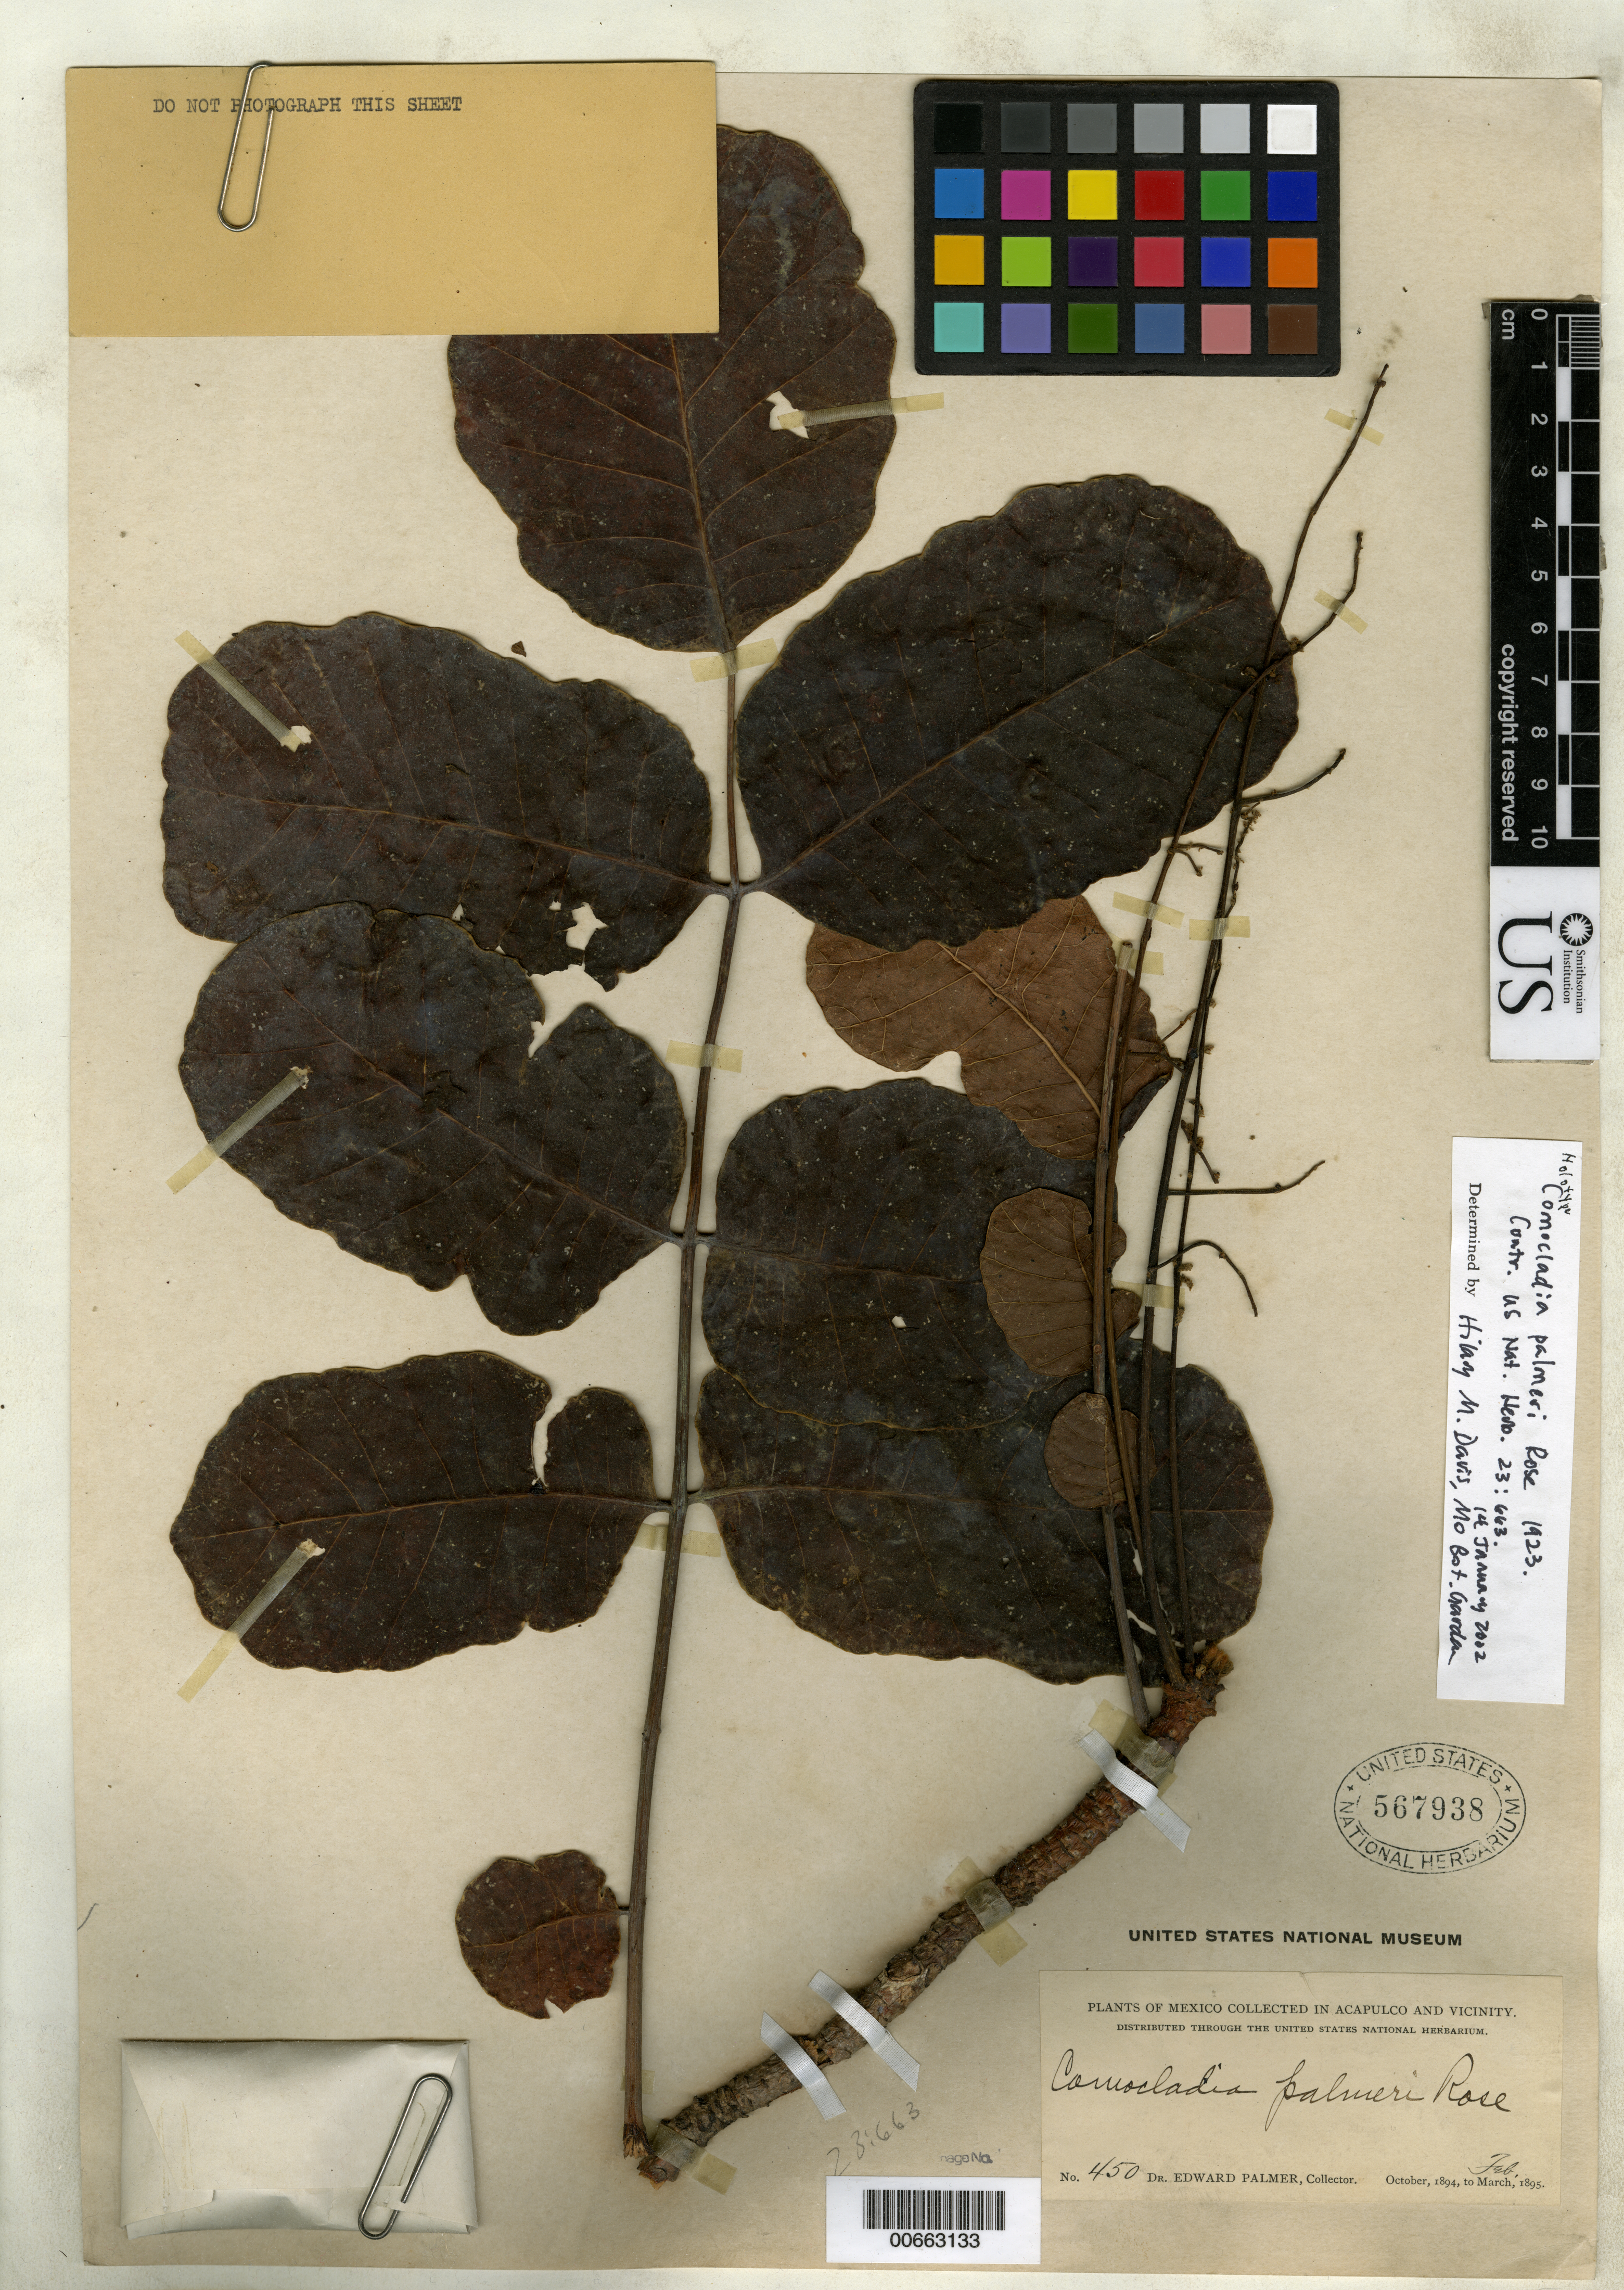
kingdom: Plantae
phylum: Tracheophyta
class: Magnoliopsida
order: Sapindales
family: Anacardiaceae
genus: Comocladia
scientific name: Comocladia palmeri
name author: Rose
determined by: Davis, H. M.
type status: Holotype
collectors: E. Palmer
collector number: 450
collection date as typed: Oct 1894 to -- Feb 1895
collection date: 1894-10/1895-02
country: Mexico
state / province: Guerrero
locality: Acapulco & vicinity.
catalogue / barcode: US 567938